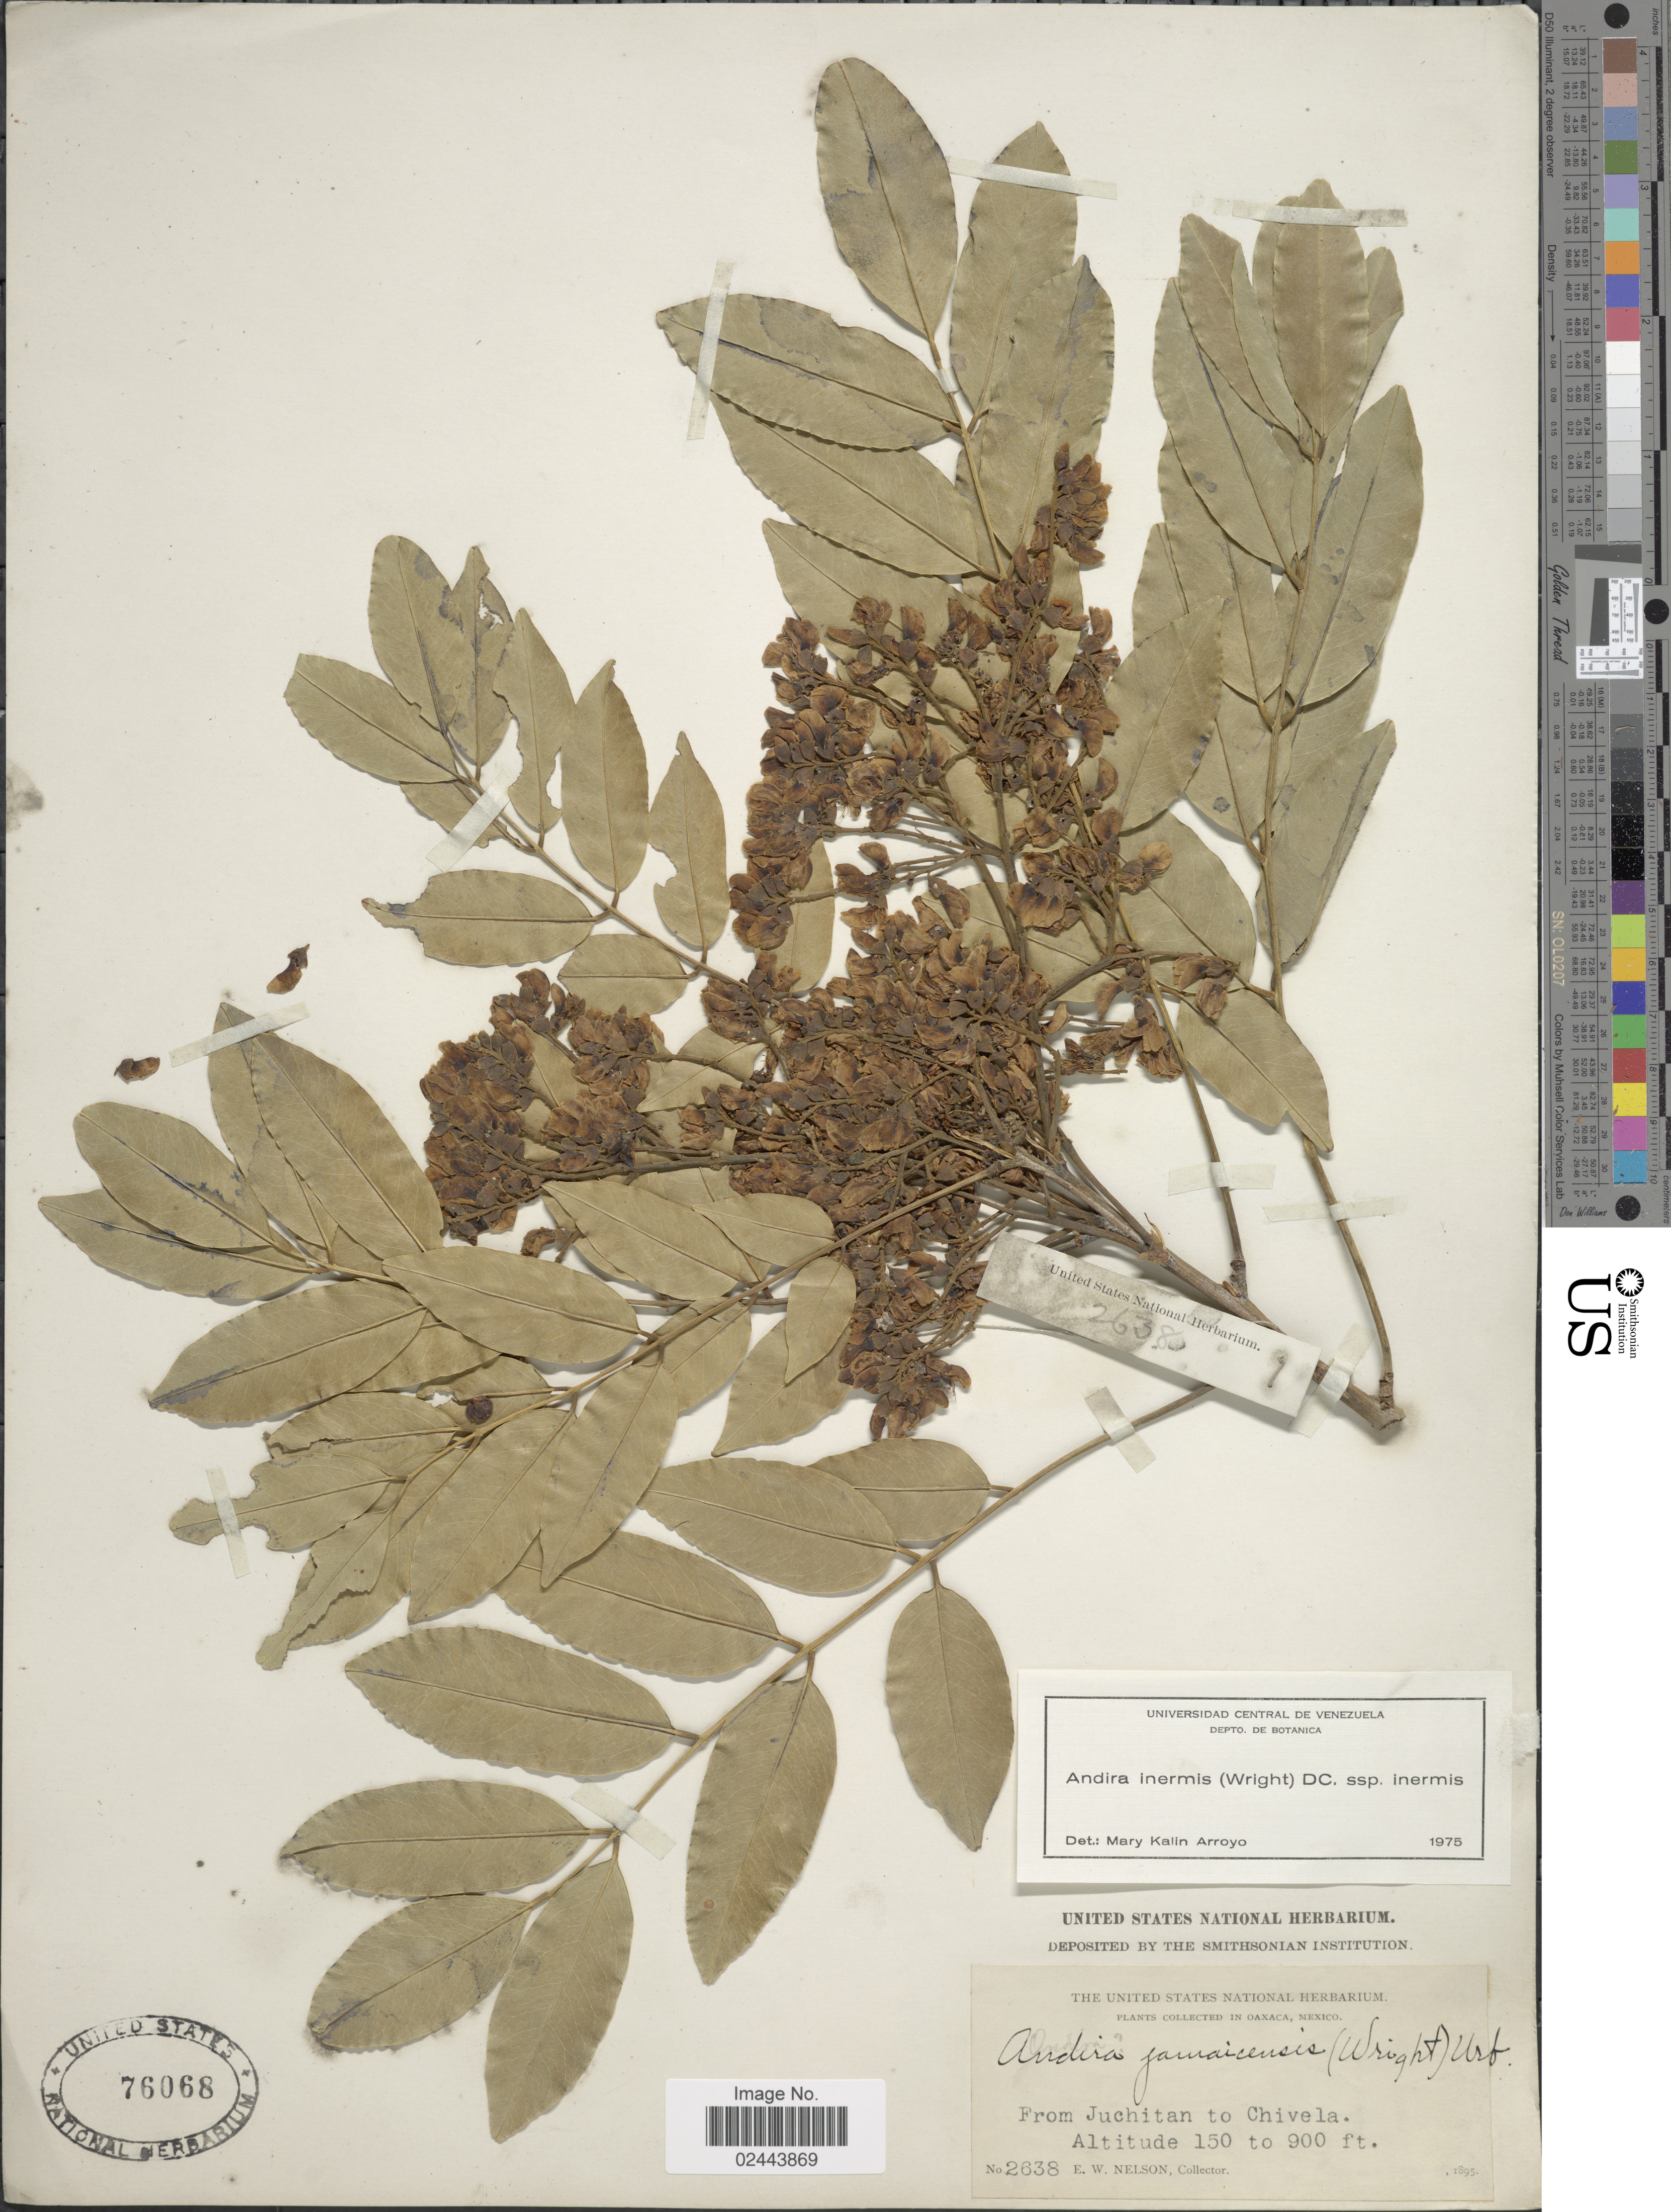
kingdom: Plantae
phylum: Tracheophyta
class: Magnoliopsida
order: Fabales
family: Fabaceae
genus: Andira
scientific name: Andira inermis subsp. inermis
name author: (W. Wright) Kunth ex DC.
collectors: E. W. Nelson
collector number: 2638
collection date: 1895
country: Mexico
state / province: Oaxaca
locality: From Juchitan to Chivela.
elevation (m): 46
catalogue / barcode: US 76068